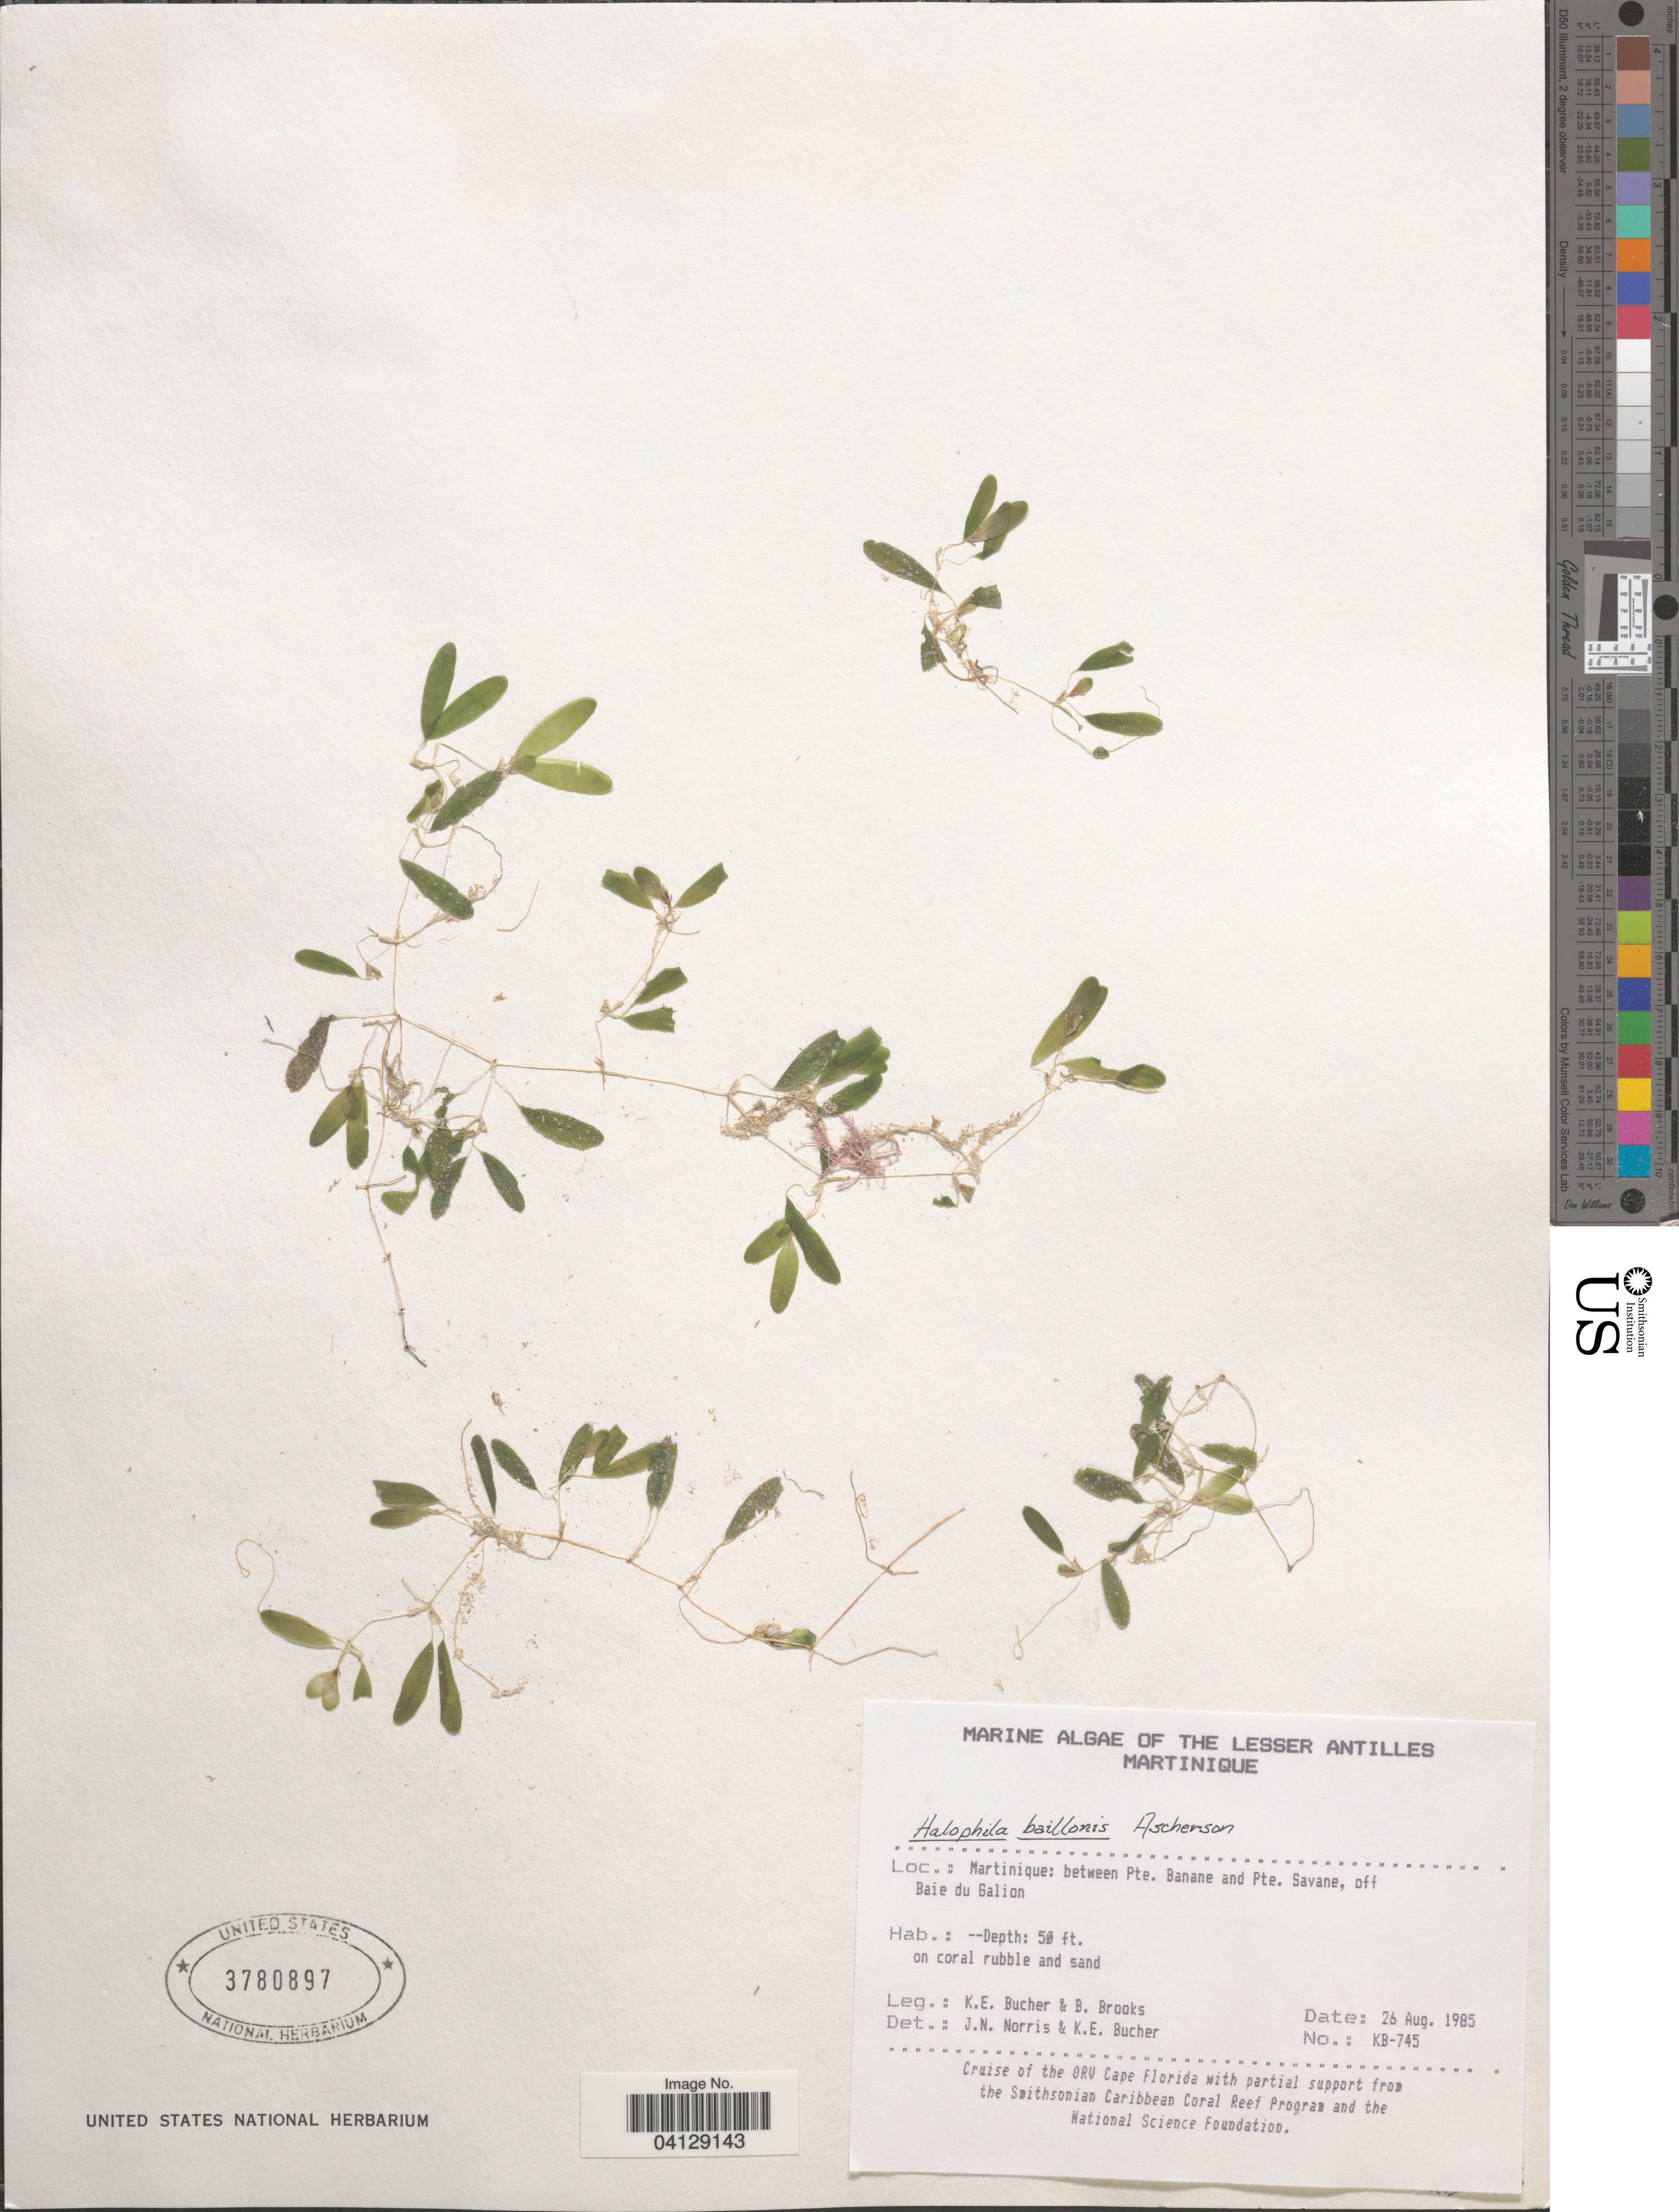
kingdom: Plantae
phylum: Tracheophyta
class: Liliopsida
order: Alismatales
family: Hydrocharitaceae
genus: Halophila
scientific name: Halophila baillonis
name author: Asch. ex Dickie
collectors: K. E. Bucher & B. Brooks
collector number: KB-745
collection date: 1985-08-26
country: Martinique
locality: The Lesser Antilles. Between Pte. Banane and Pte. Savane, off Baie du Galion.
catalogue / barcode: US 3780897